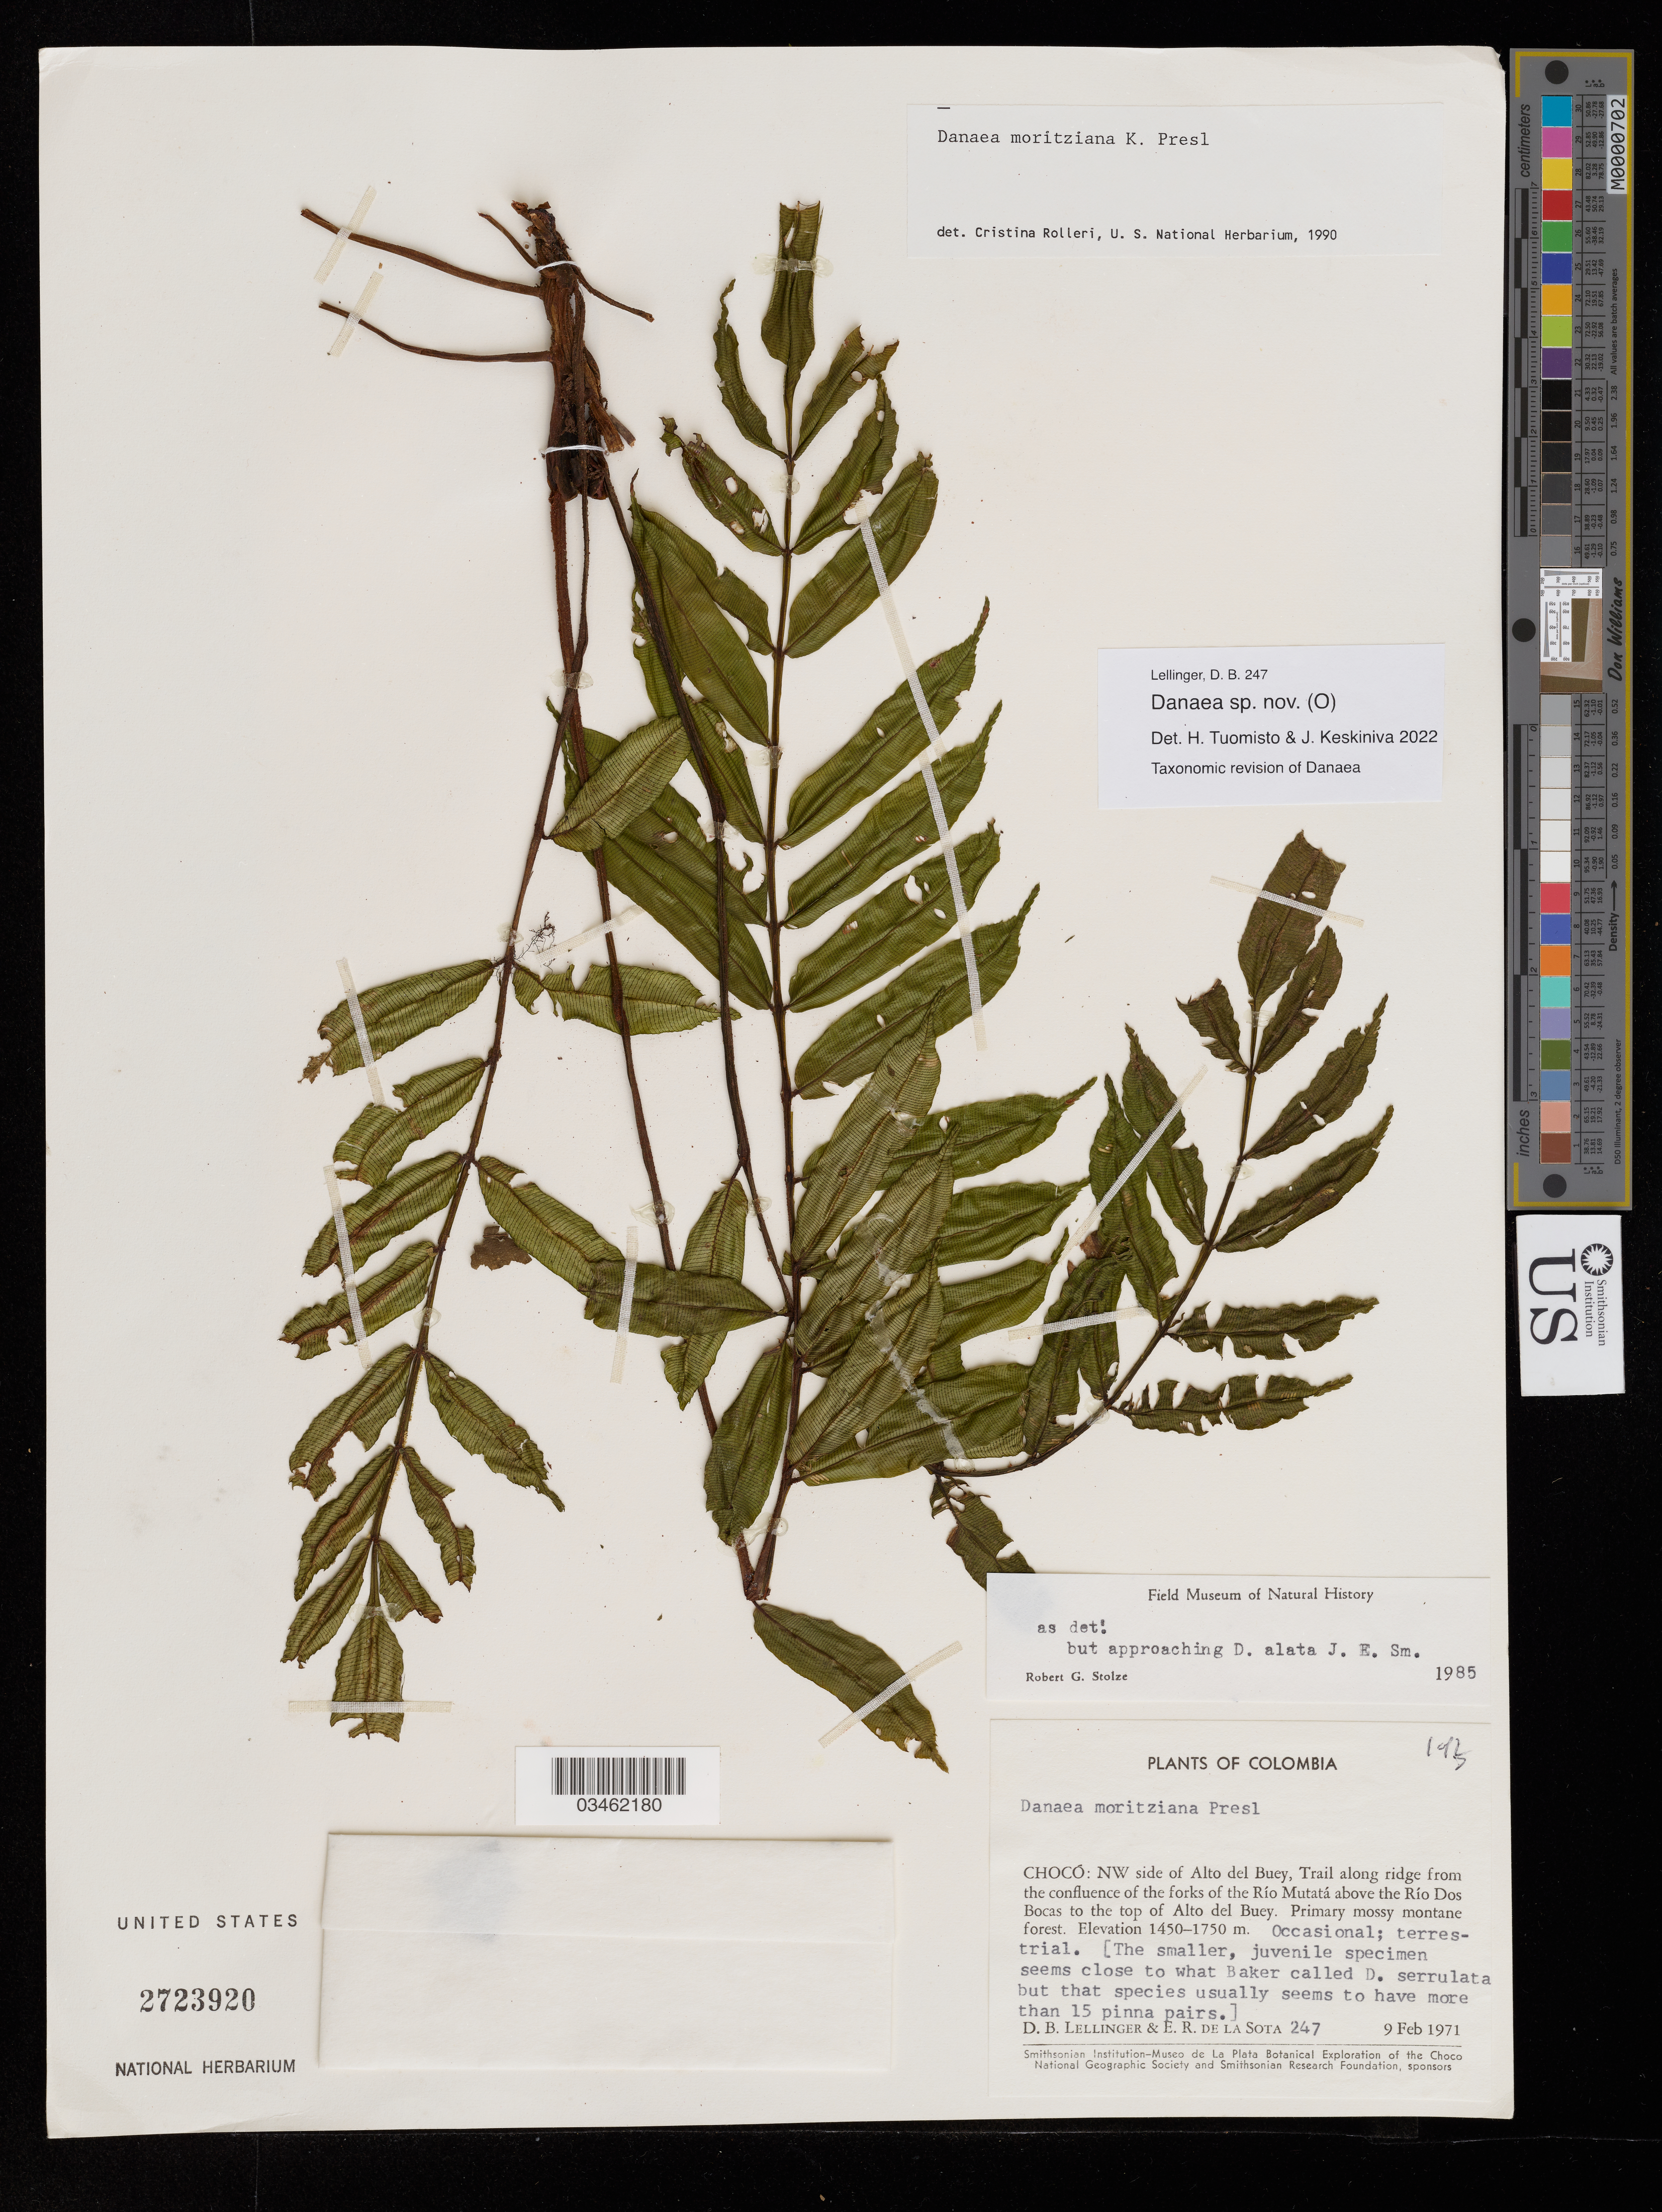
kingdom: Plantae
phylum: Tracheophyta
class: Polypodiopsida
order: Marattiales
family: Marattiaceae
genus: Danaea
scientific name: Danaea sp.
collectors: D. B. Lellinger & E. R. de la Sota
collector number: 247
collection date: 1971-02-09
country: Colombia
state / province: Chocó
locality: NW side of Alto del Buey, Trail along ridge from the confluence of the forks of the Río Mutatá above the Río Dos Bocas to the top of Alto del Buey.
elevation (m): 1450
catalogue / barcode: US 2723920